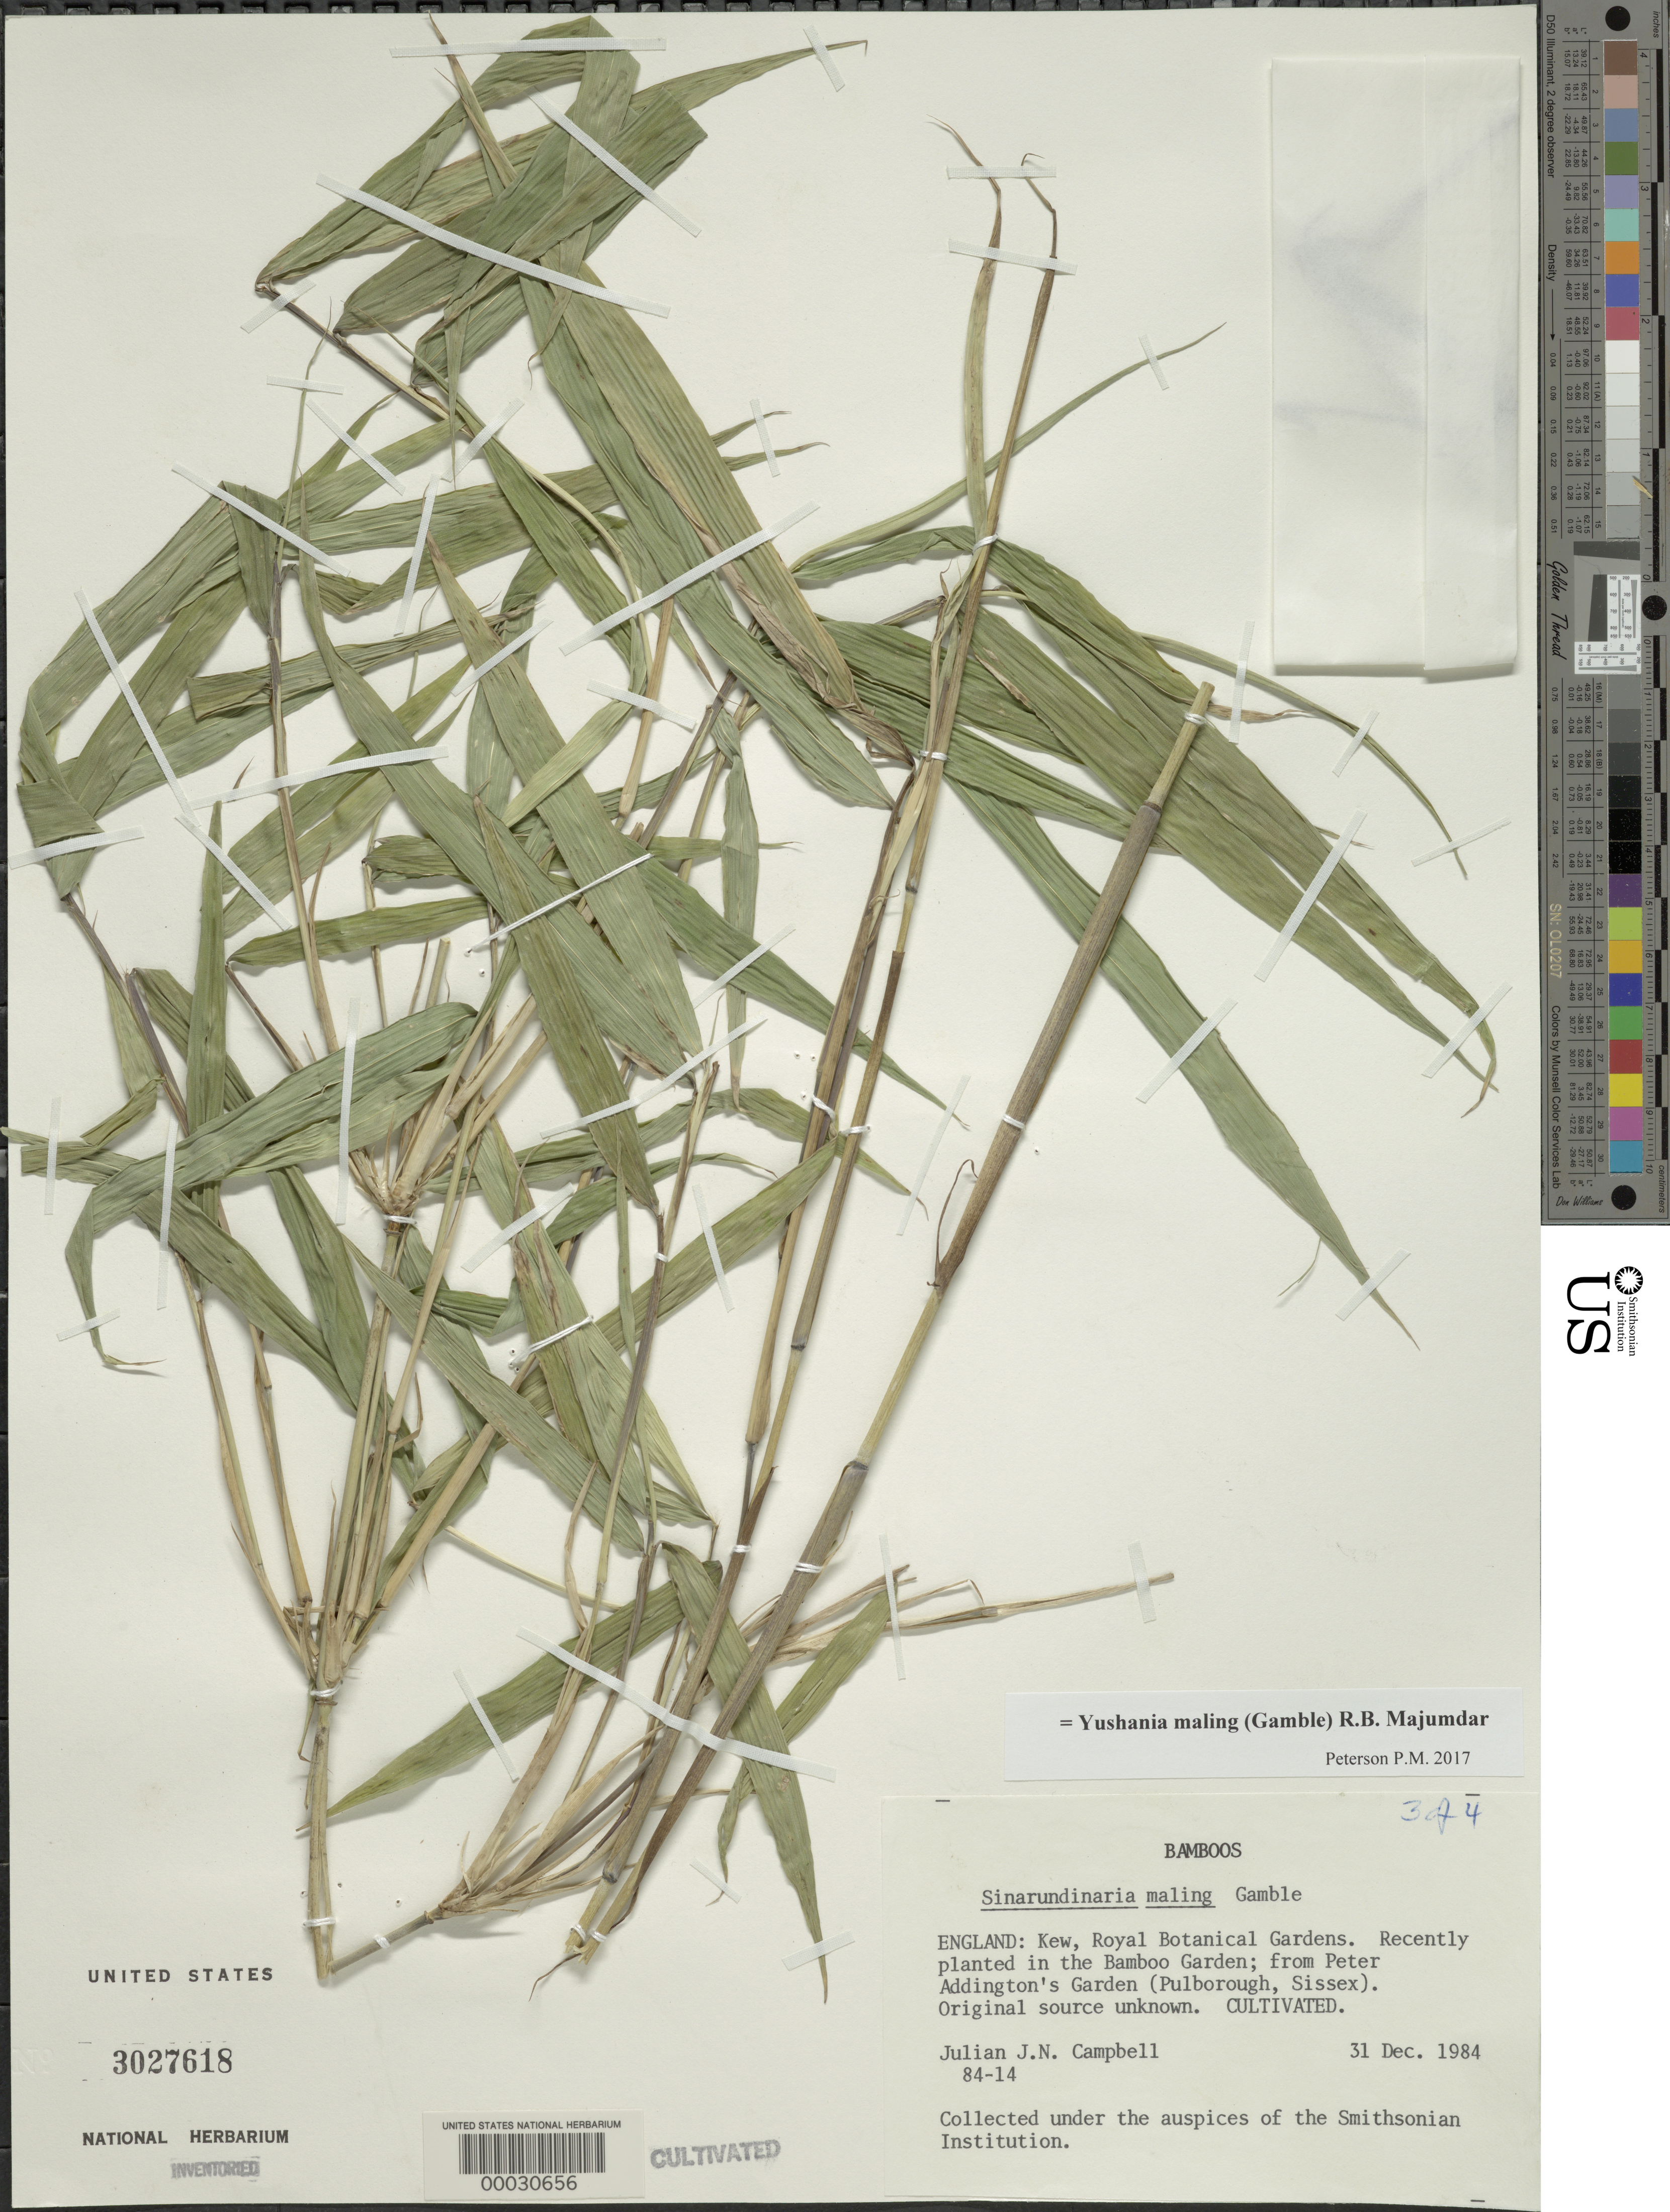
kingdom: Plantae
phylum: Tracheophyta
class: Liliopsida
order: Poales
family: Poaceae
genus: Yushania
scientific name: Yushania maling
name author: (Gamble) R.B. Majumdar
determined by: Poaceae Reorganization Project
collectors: J. E. Campbell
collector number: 84-14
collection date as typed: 31 Dec 1984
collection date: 1984-12-31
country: United Kingdom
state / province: England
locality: Kew, royal botanical gardens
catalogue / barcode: US 3027618